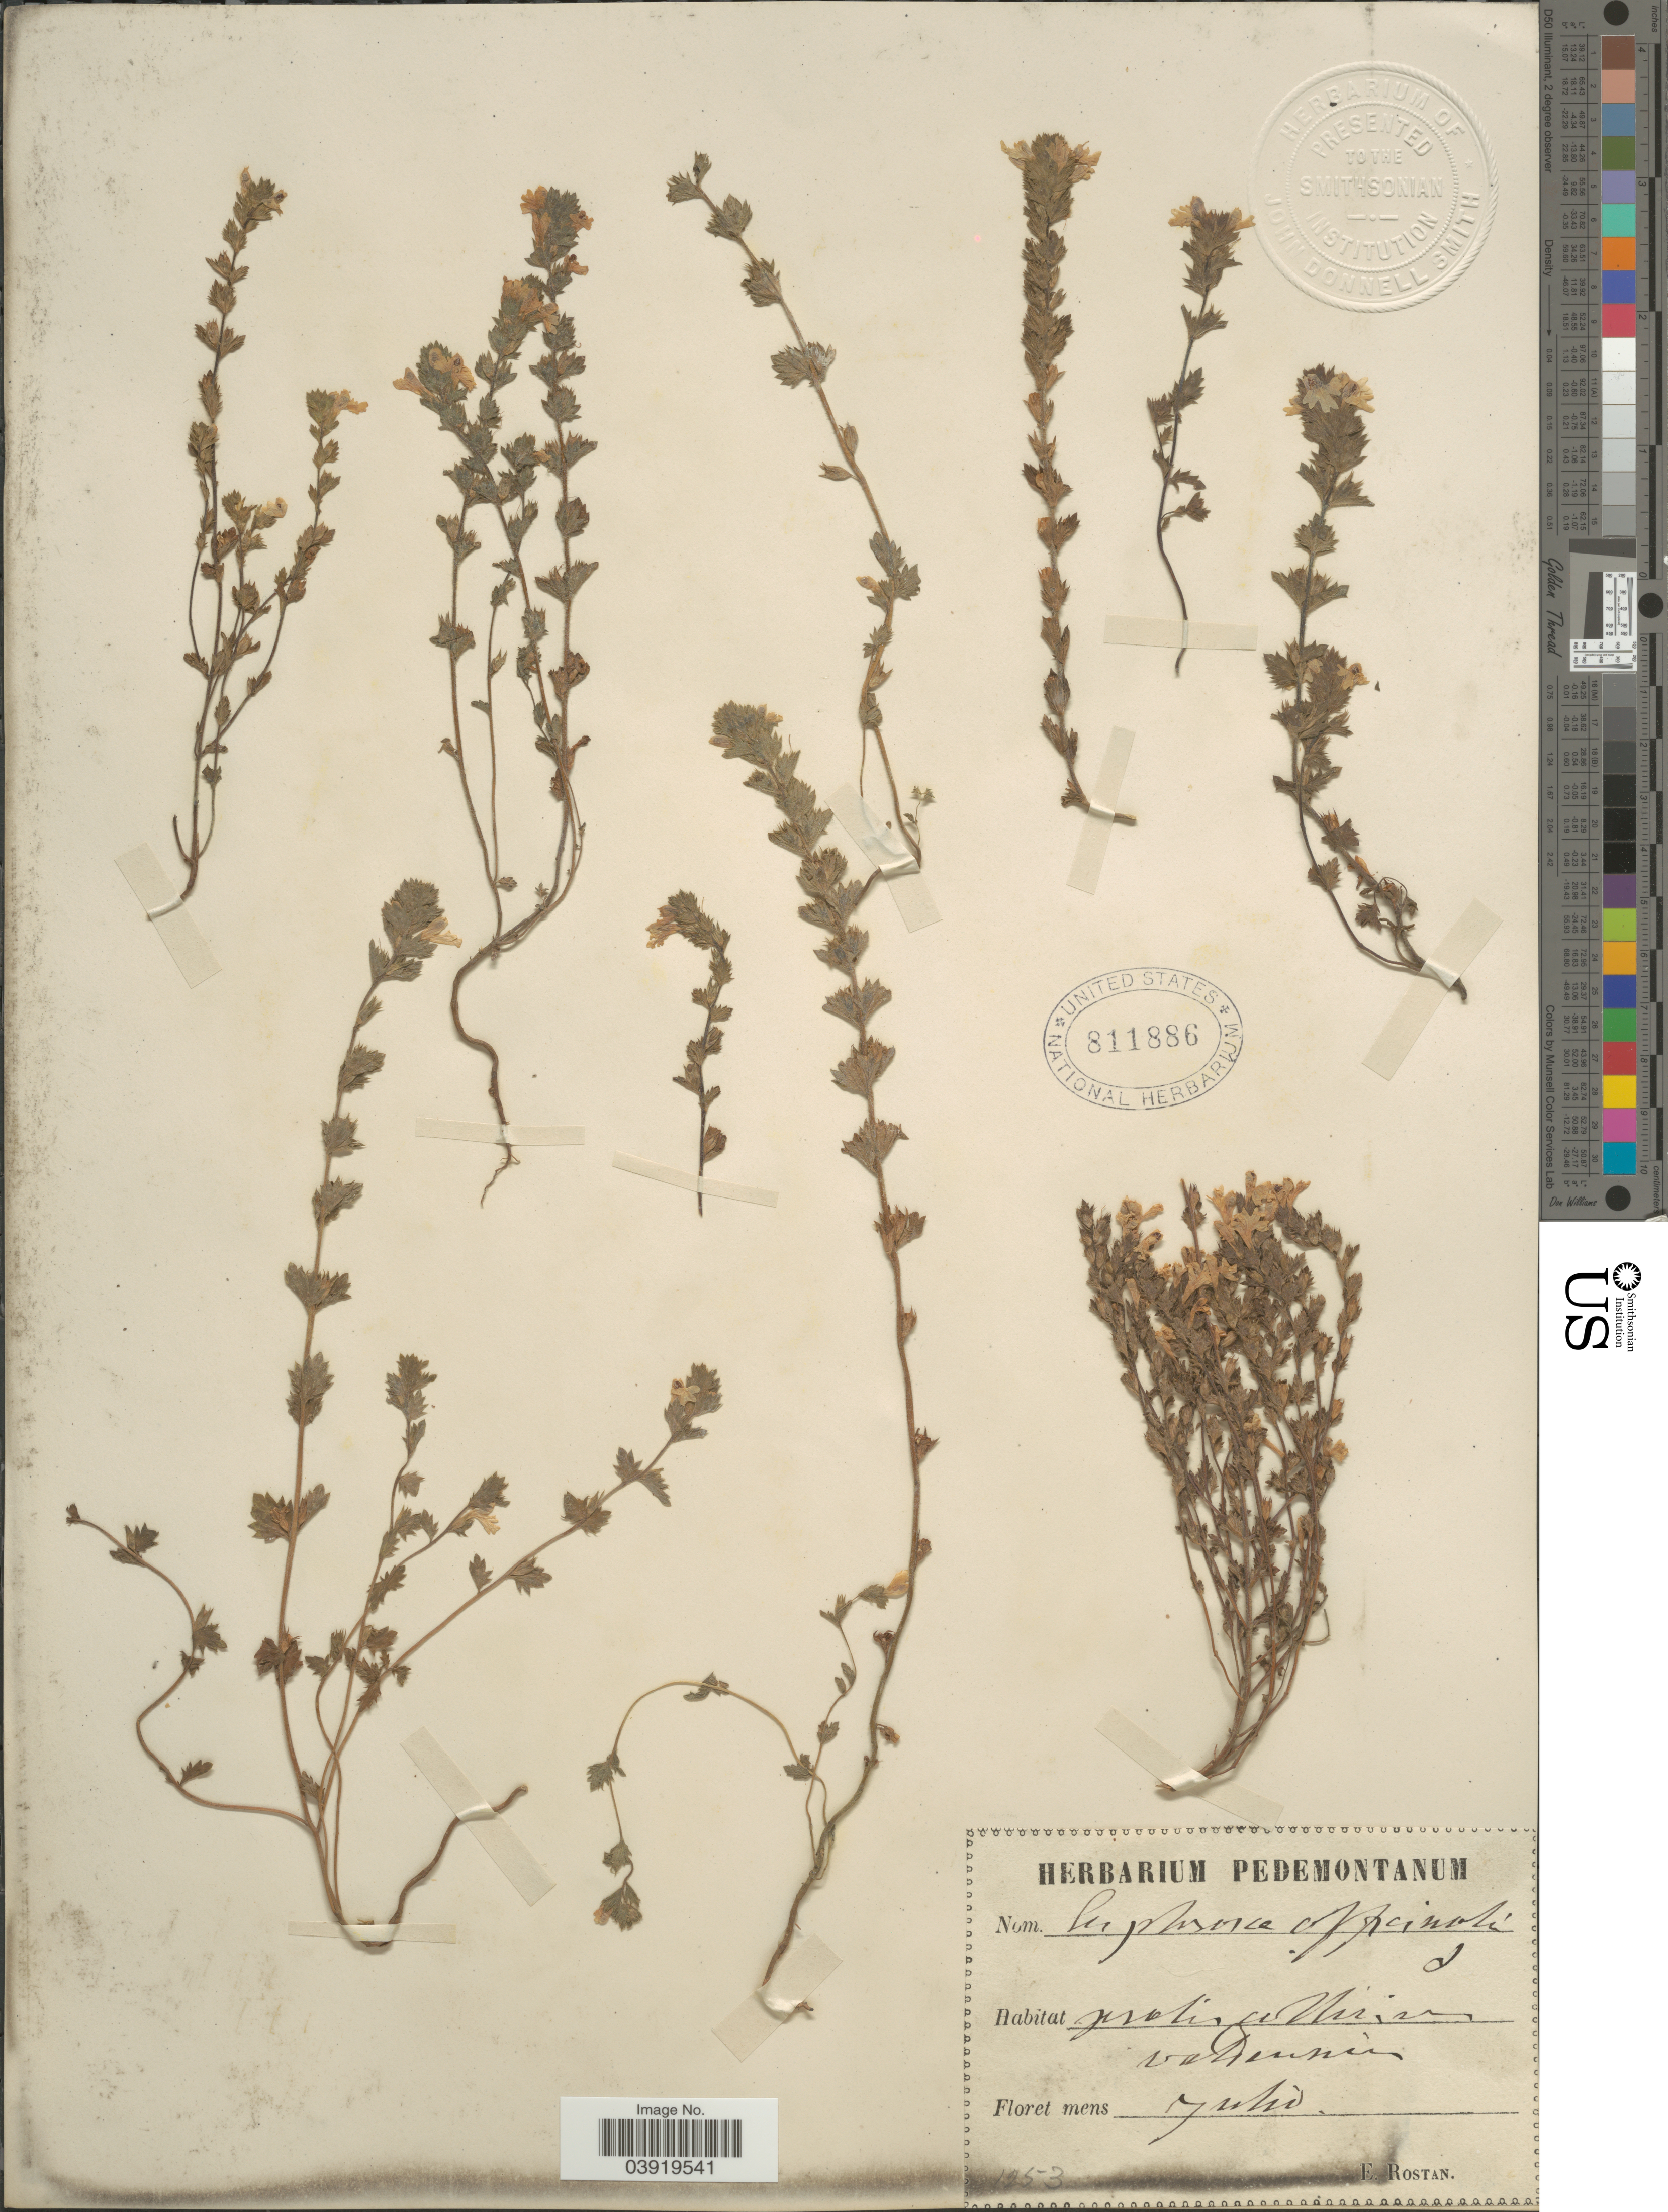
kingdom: Plantae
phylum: Tracheophyta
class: Magnoliopsida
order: Lamiales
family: Orobanchaceae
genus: Euphrasia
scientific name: Euphrasia officinalis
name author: L.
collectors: E. Rostan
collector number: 1253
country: Italy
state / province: Piedmont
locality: Pratis [illegible text] in valunnis. [interpreted]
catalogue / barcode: US 811886